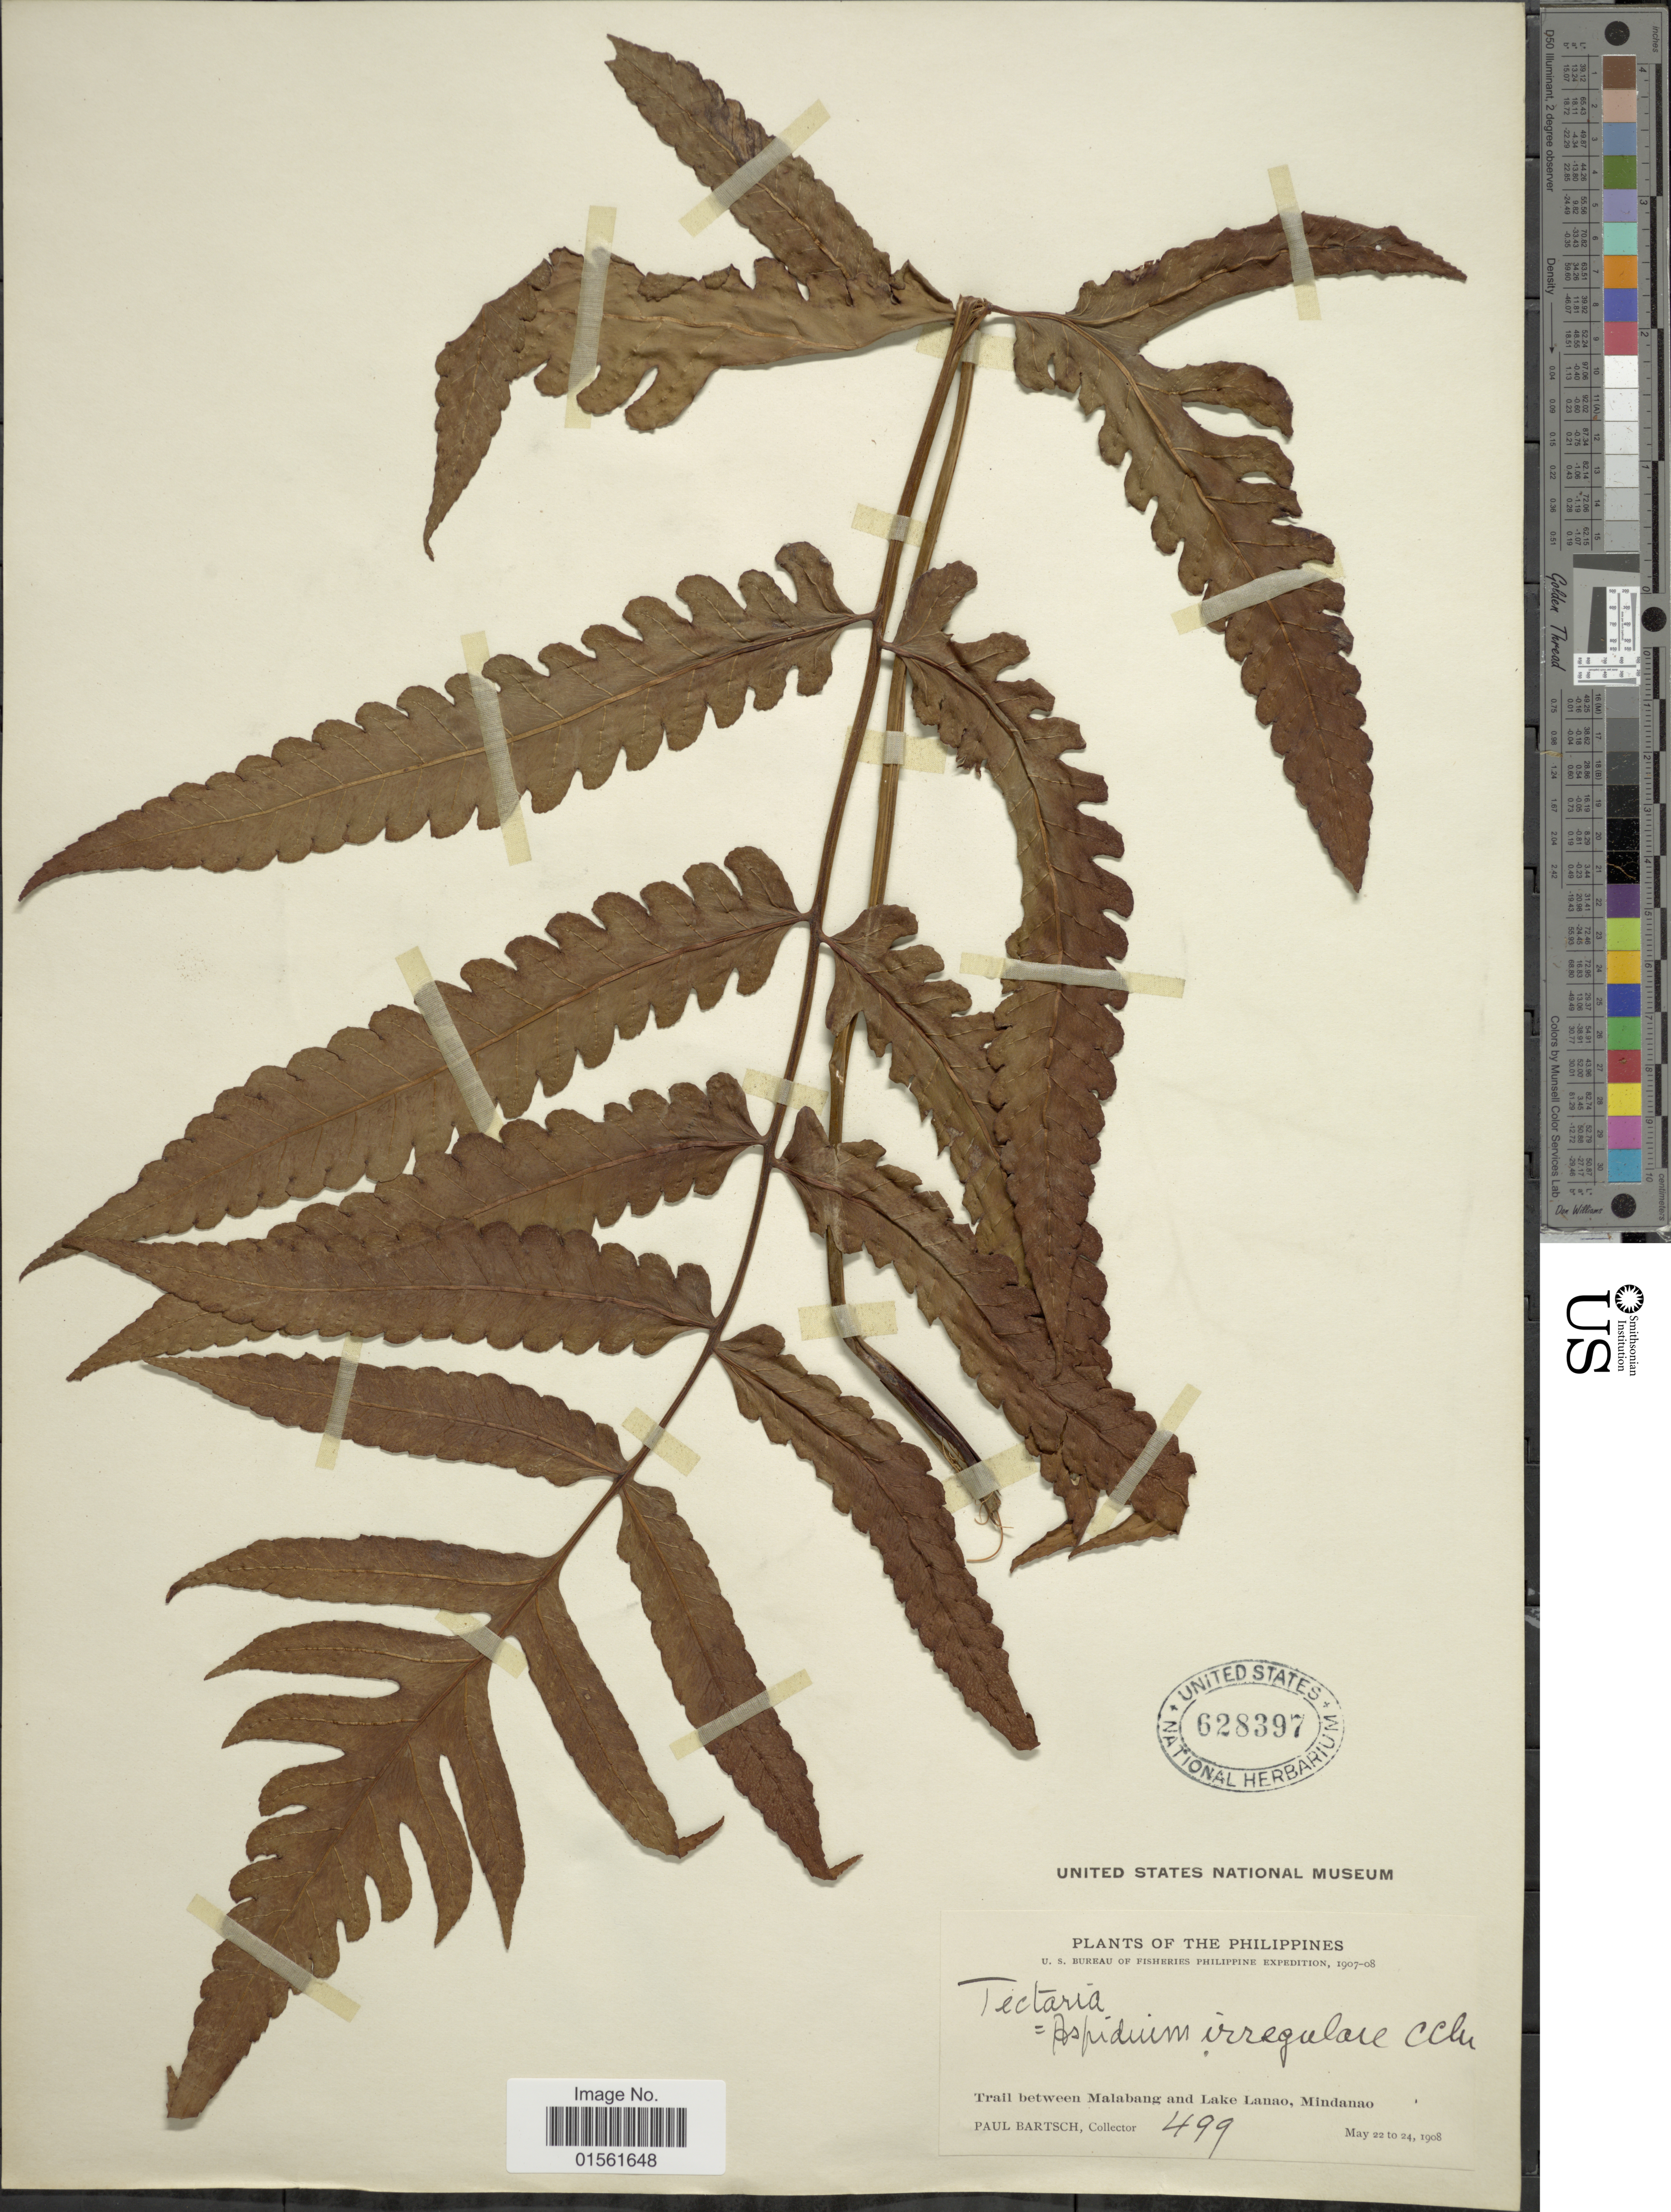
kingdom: Plantae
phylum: Tracheophyta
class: Polypodiopsida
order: Polypodiales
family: Dryopteridaceae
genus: Pleocnemia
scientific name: Pleocnemia irregularis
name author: (C. Presl) Holttum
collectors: P. Bartsch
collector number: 499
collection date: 1908-05-22/1908-05-24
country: Philippines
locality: Trail between Malabang and Lake Lanao, Mindanao.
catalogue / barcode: US 628397